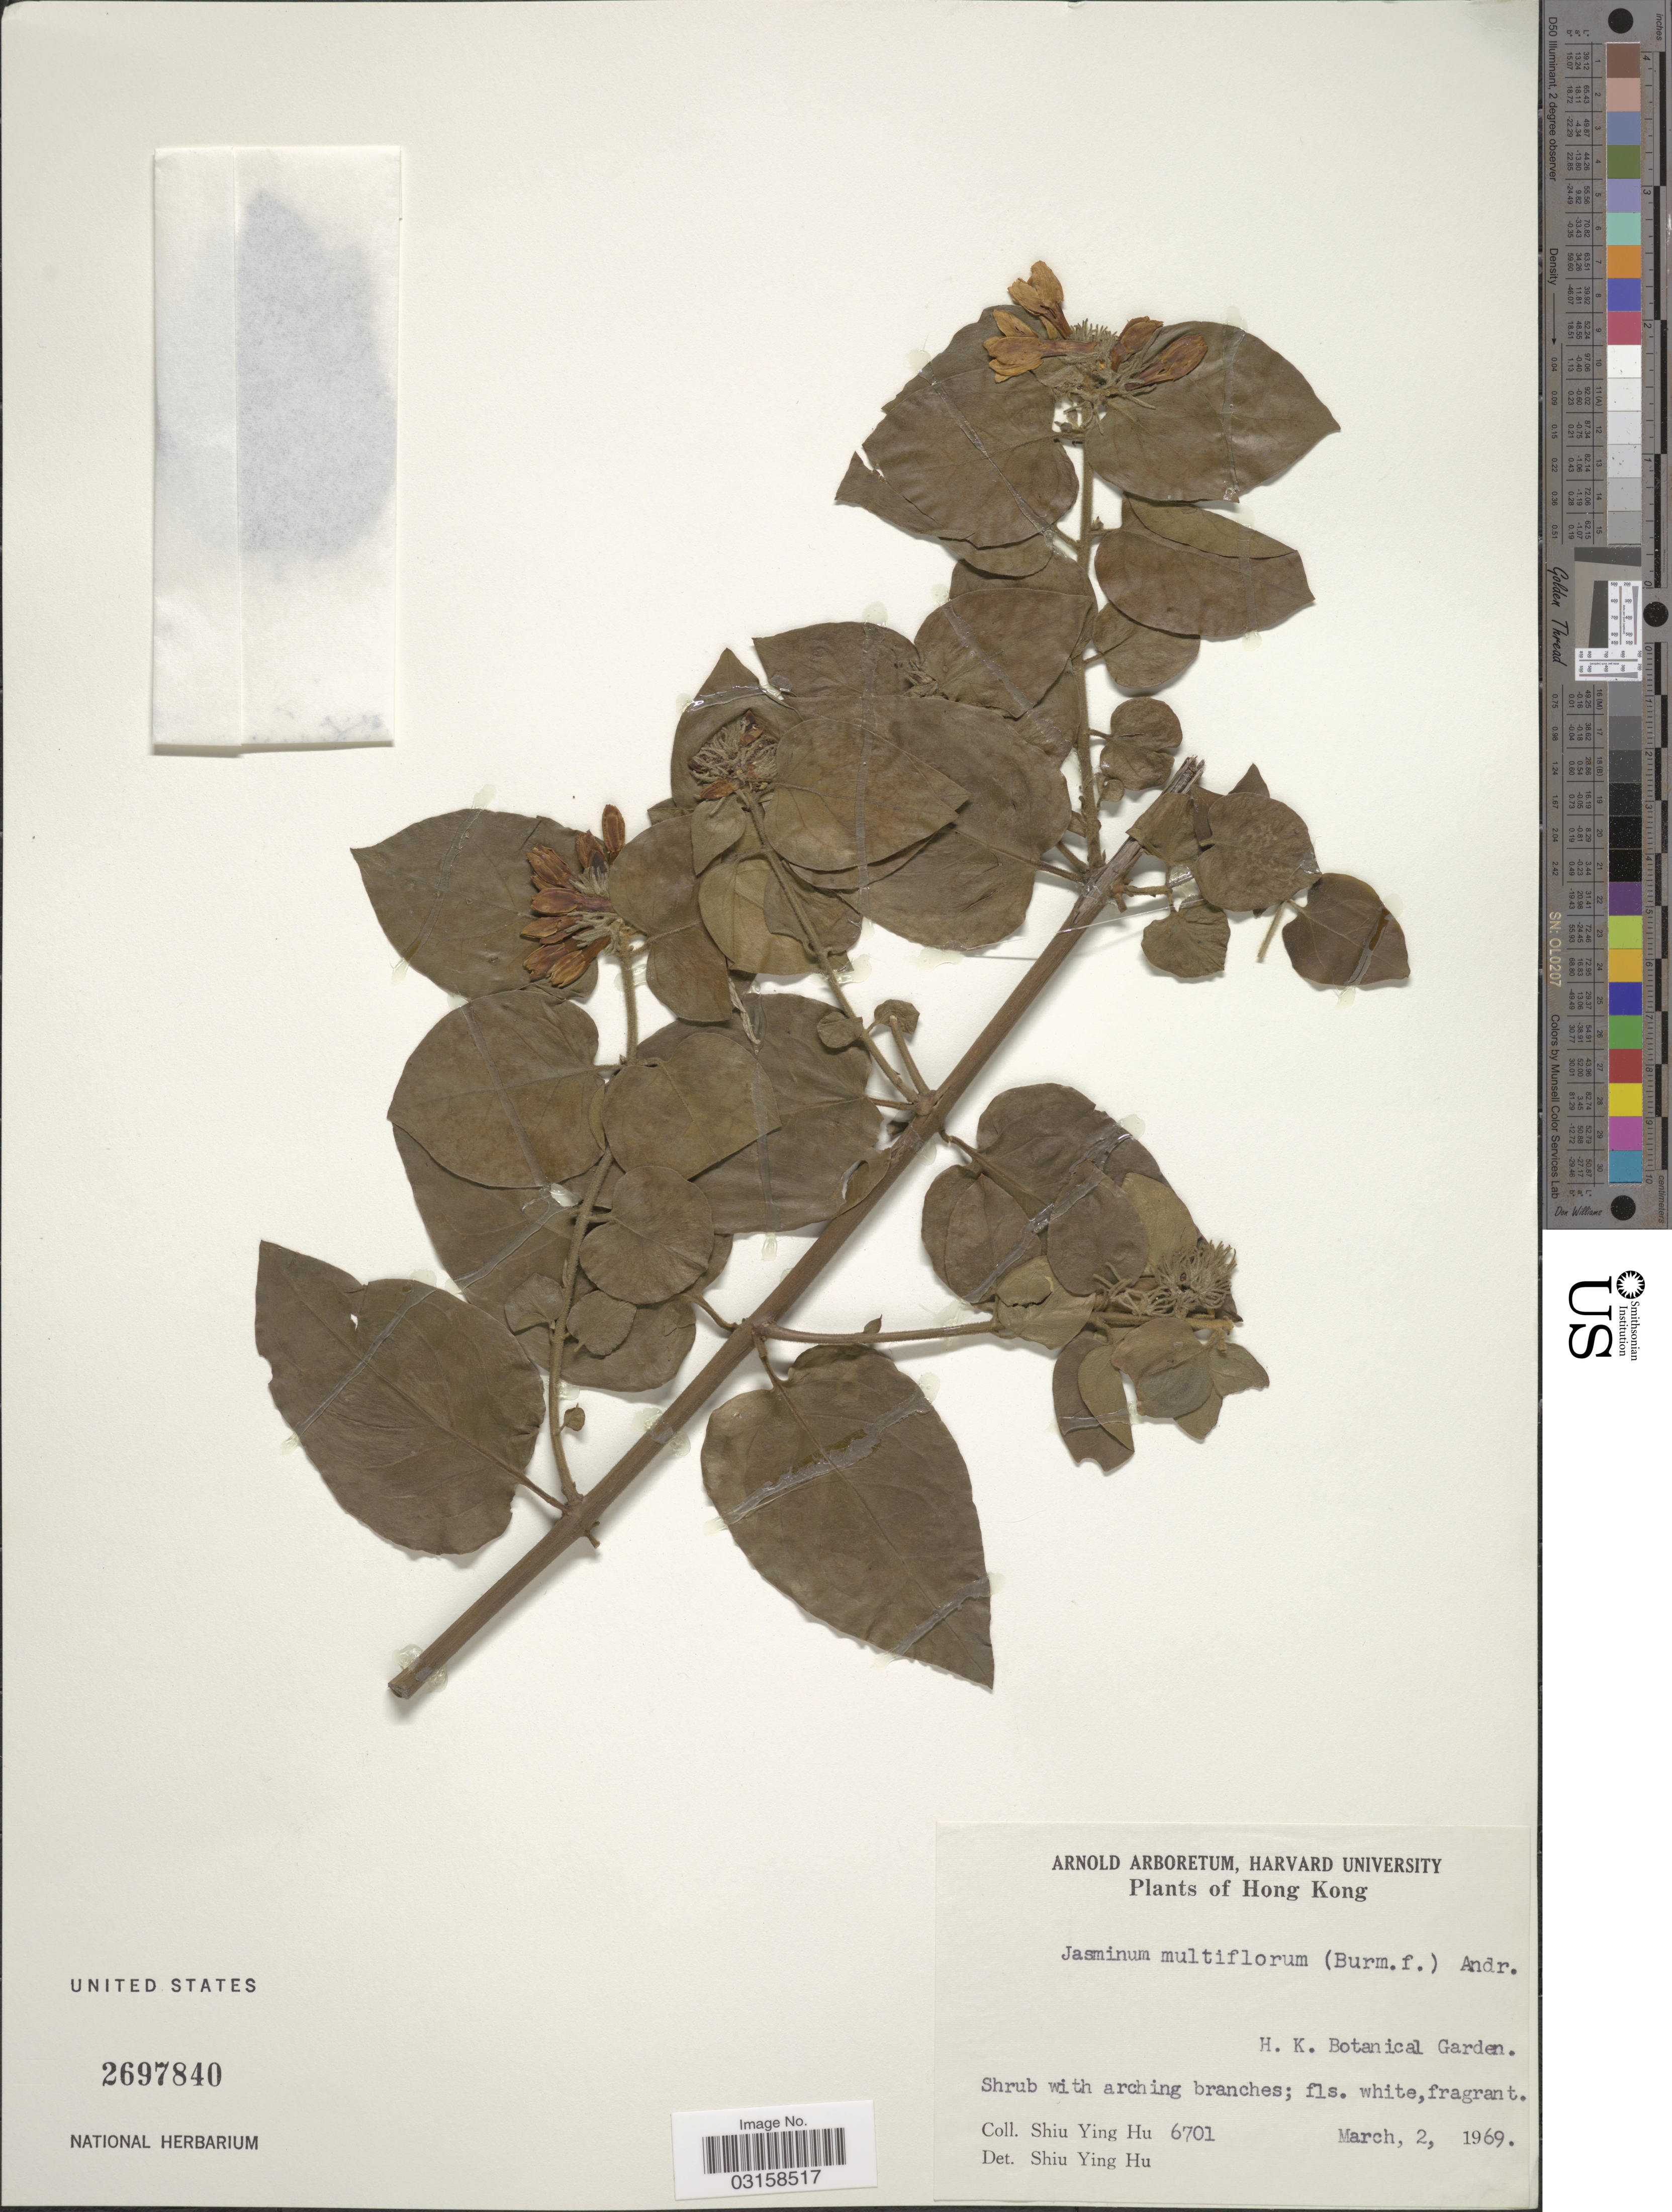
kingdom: Plantae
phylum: Tracheophyta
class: Magnoliopsida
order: Lamiales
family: Oleaceae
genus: Jasminum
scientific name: Jasminum multiflorum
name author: (Burm. f.) Andrews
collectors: S. Y. Hu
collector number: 6701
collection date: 1969-03-02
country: China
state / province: Hong Kong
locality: H. K. Botanical Garden.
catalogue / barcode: US 2697840